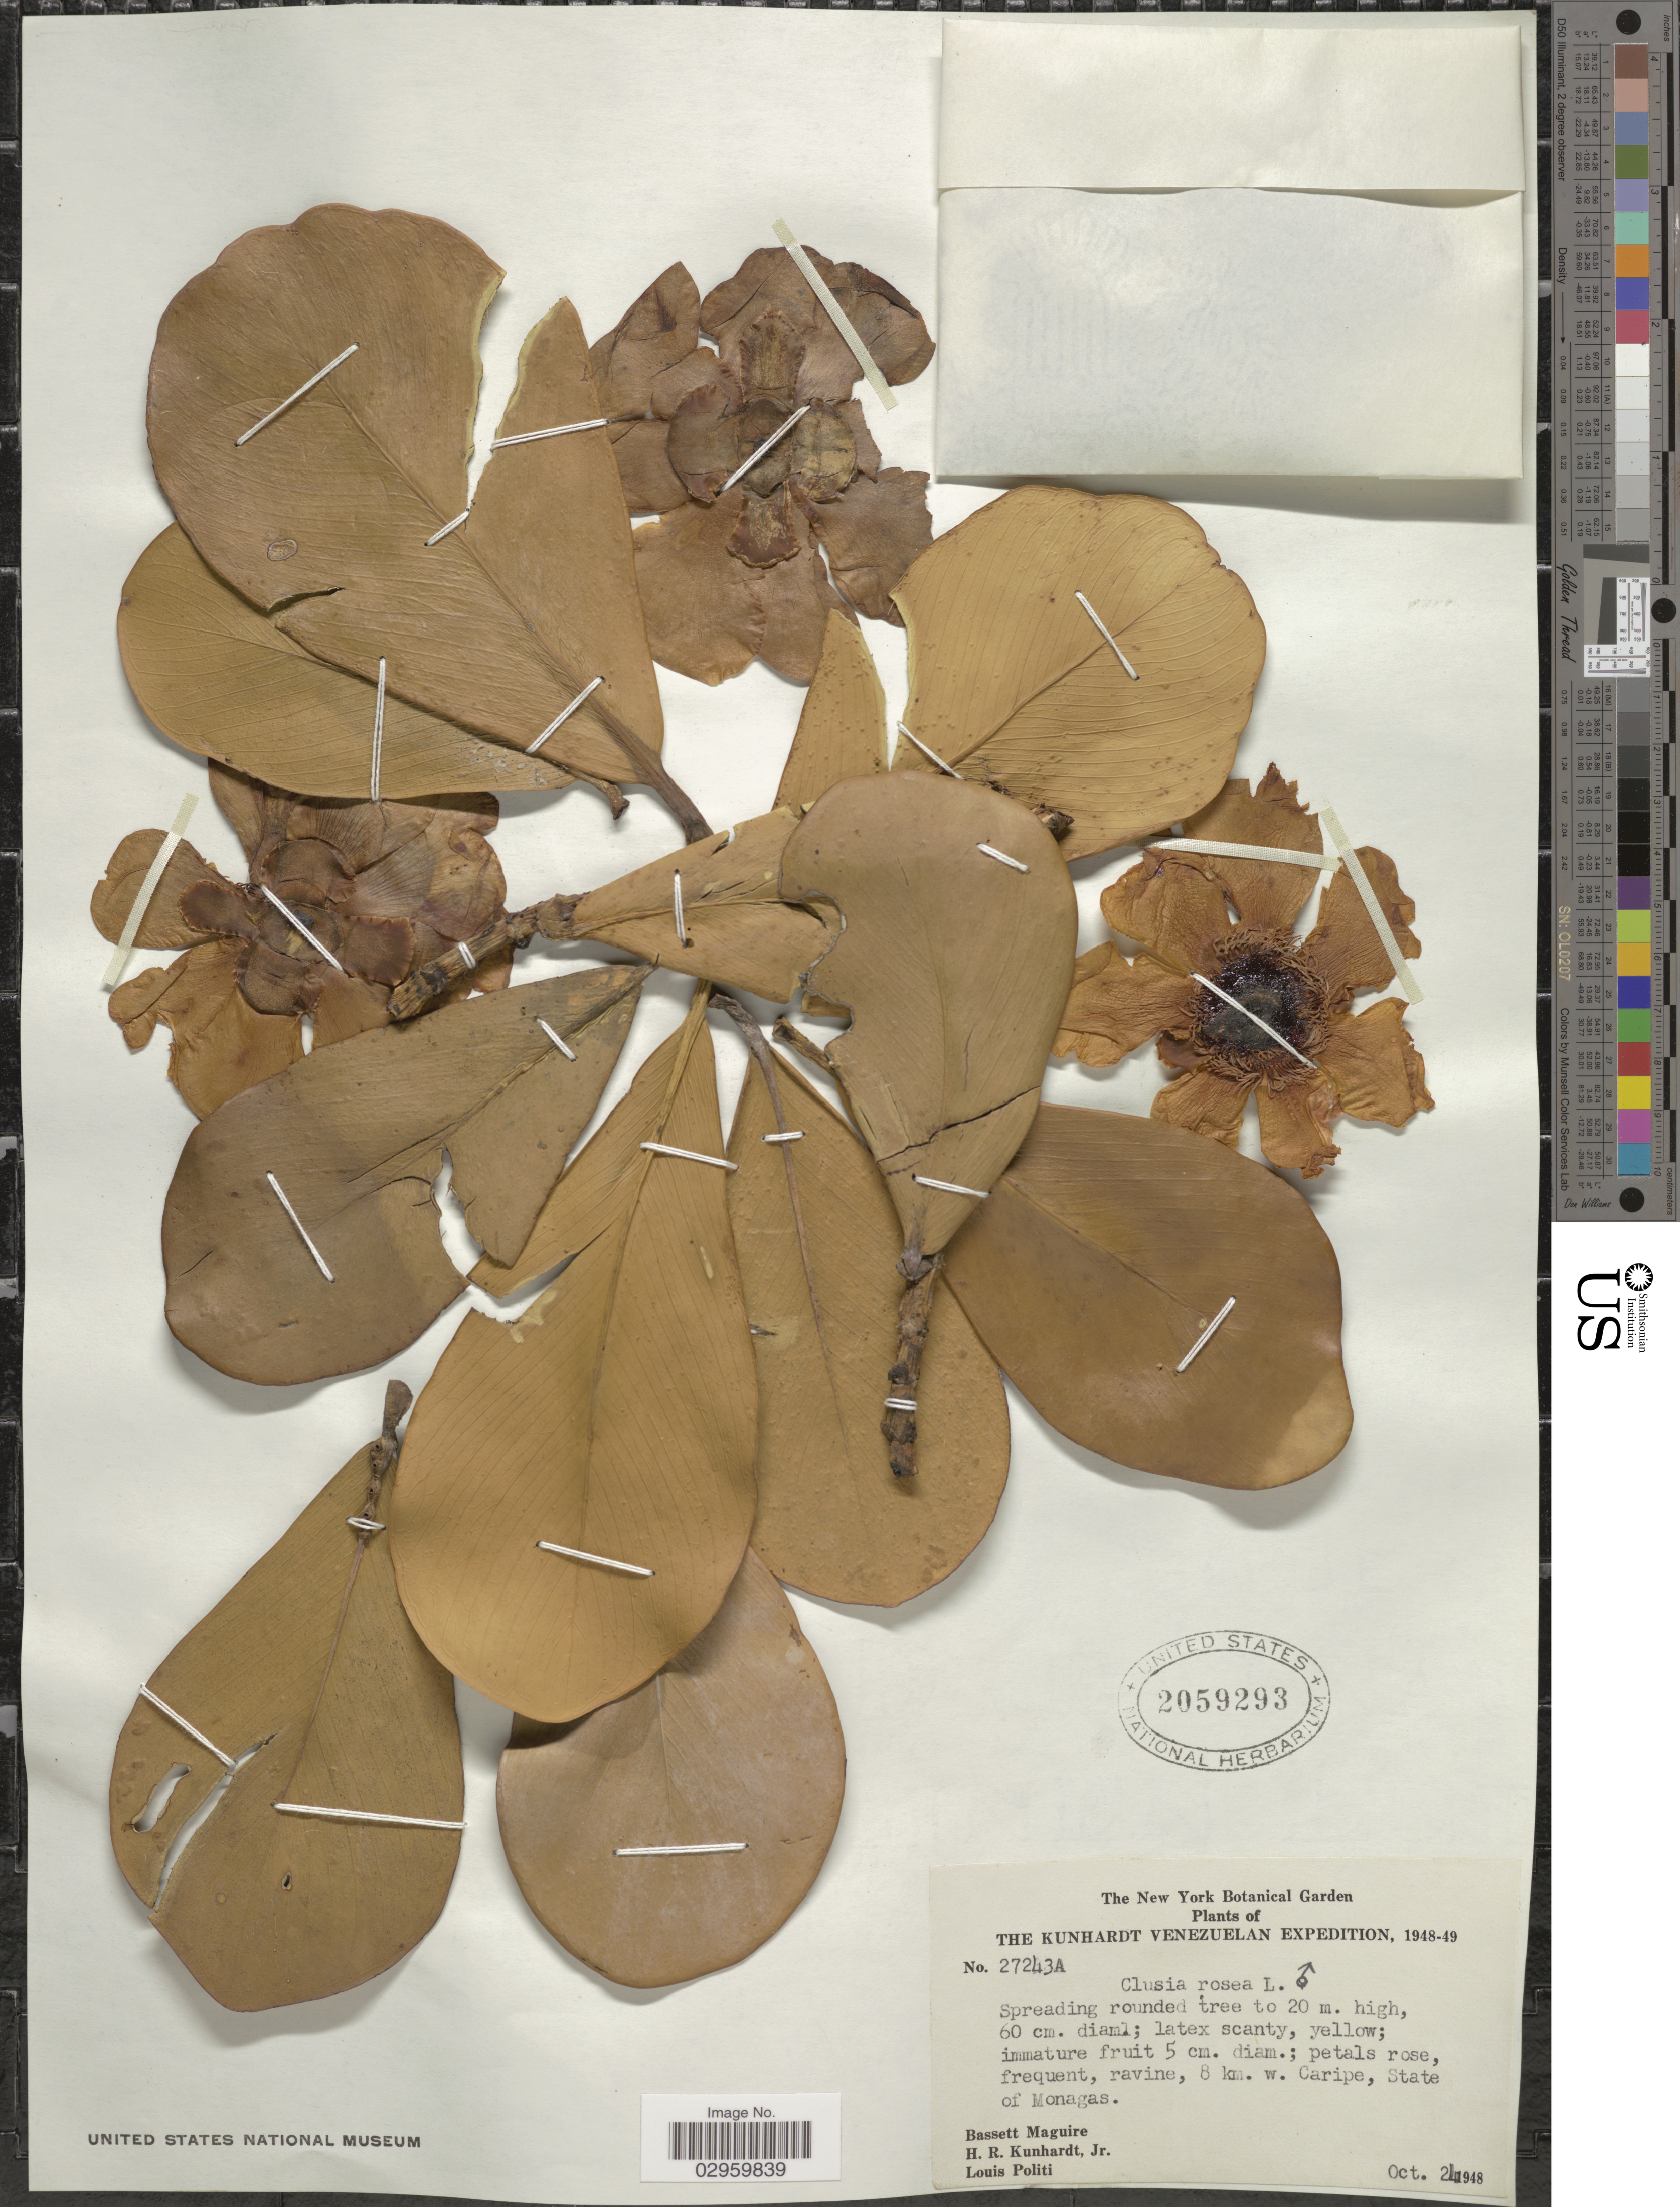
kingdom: Plantae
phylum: Tracheophyta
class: Magnoliopsida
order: Malpighiales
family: Clusiaceae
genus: Clusia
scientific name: Clusia sp.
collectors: B. Maguire, H. Kunhardt & L. Politi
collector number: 27243A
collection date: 1948-10-24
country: Venezuela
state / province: Monagas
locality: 8 km. w. Caripe.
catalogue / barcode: US 2059293